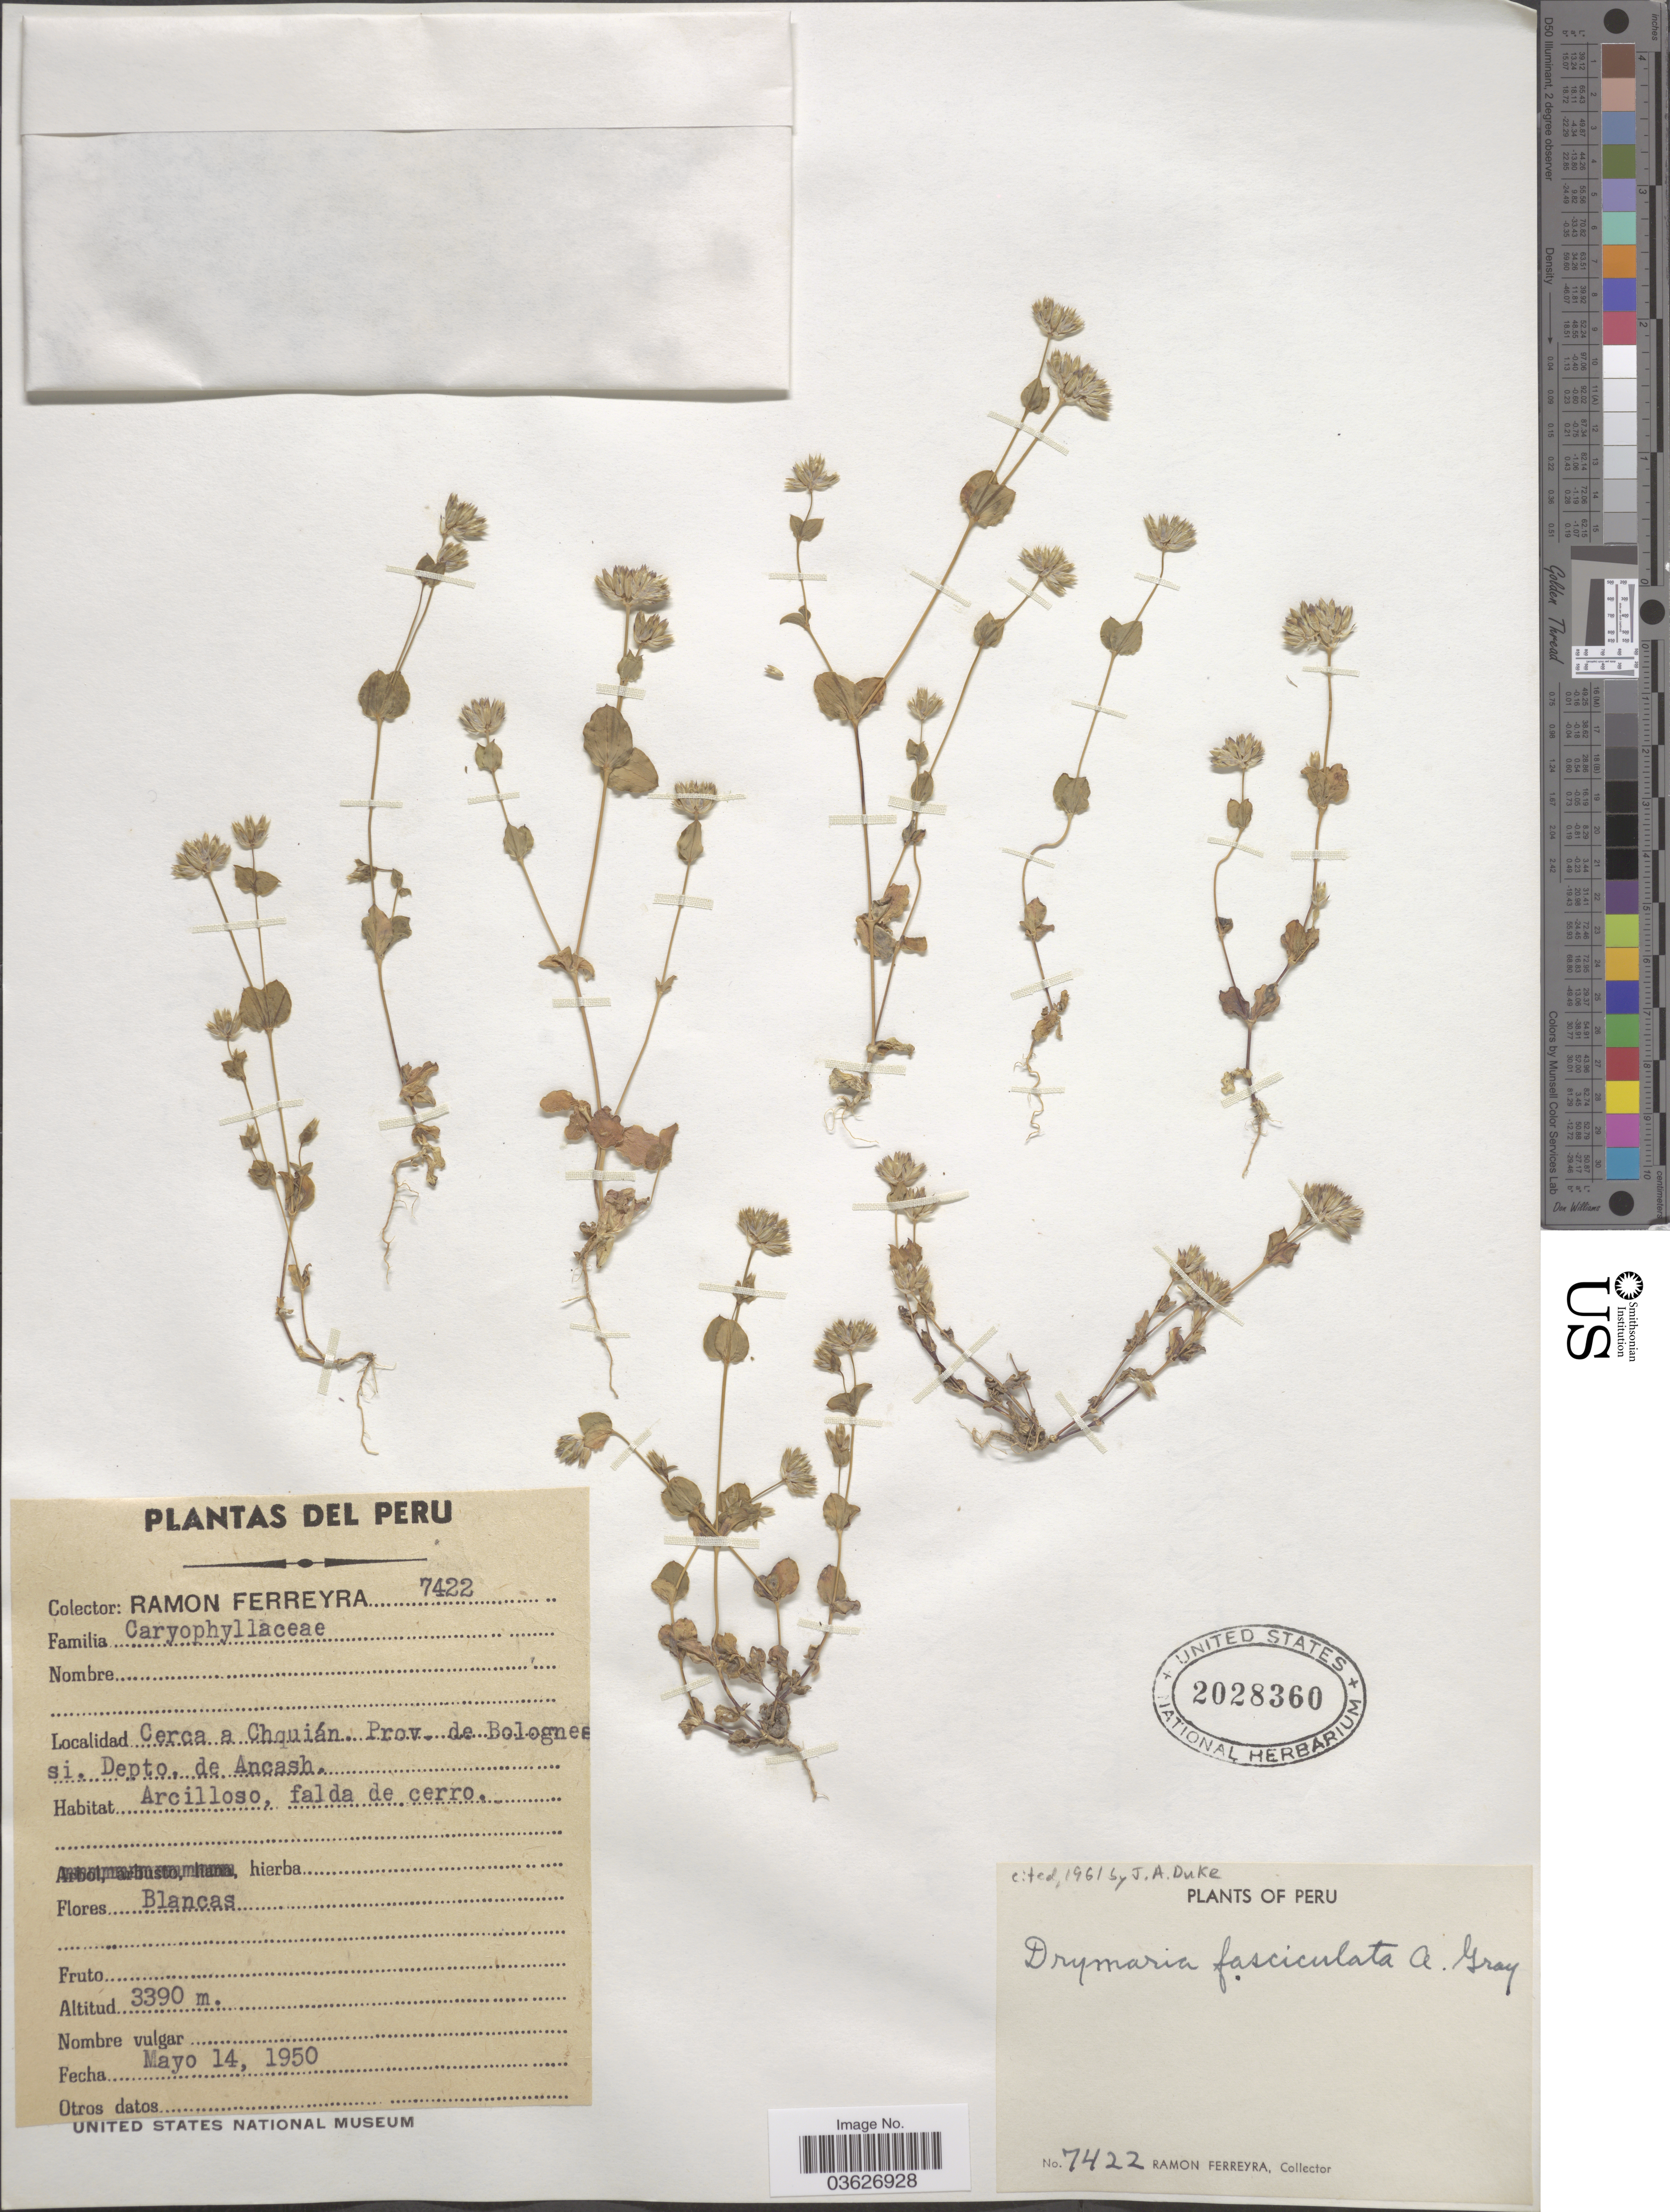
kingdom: Plantae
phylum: Tracheophyta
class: Magnoliopsida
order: Caryophyllales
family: Caryophyllaceae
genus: Drymaria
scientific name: Drymaria fasciculata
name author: A. Gray in Wilkes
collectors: R. A. Ferreyra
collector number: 7422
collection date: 1950-05-14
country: Peru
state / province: Ancash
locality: Cerca a Chquián. Prov. de Bolognessi. Depto. de Ancash.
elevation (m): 3390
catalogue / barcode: US 2028360